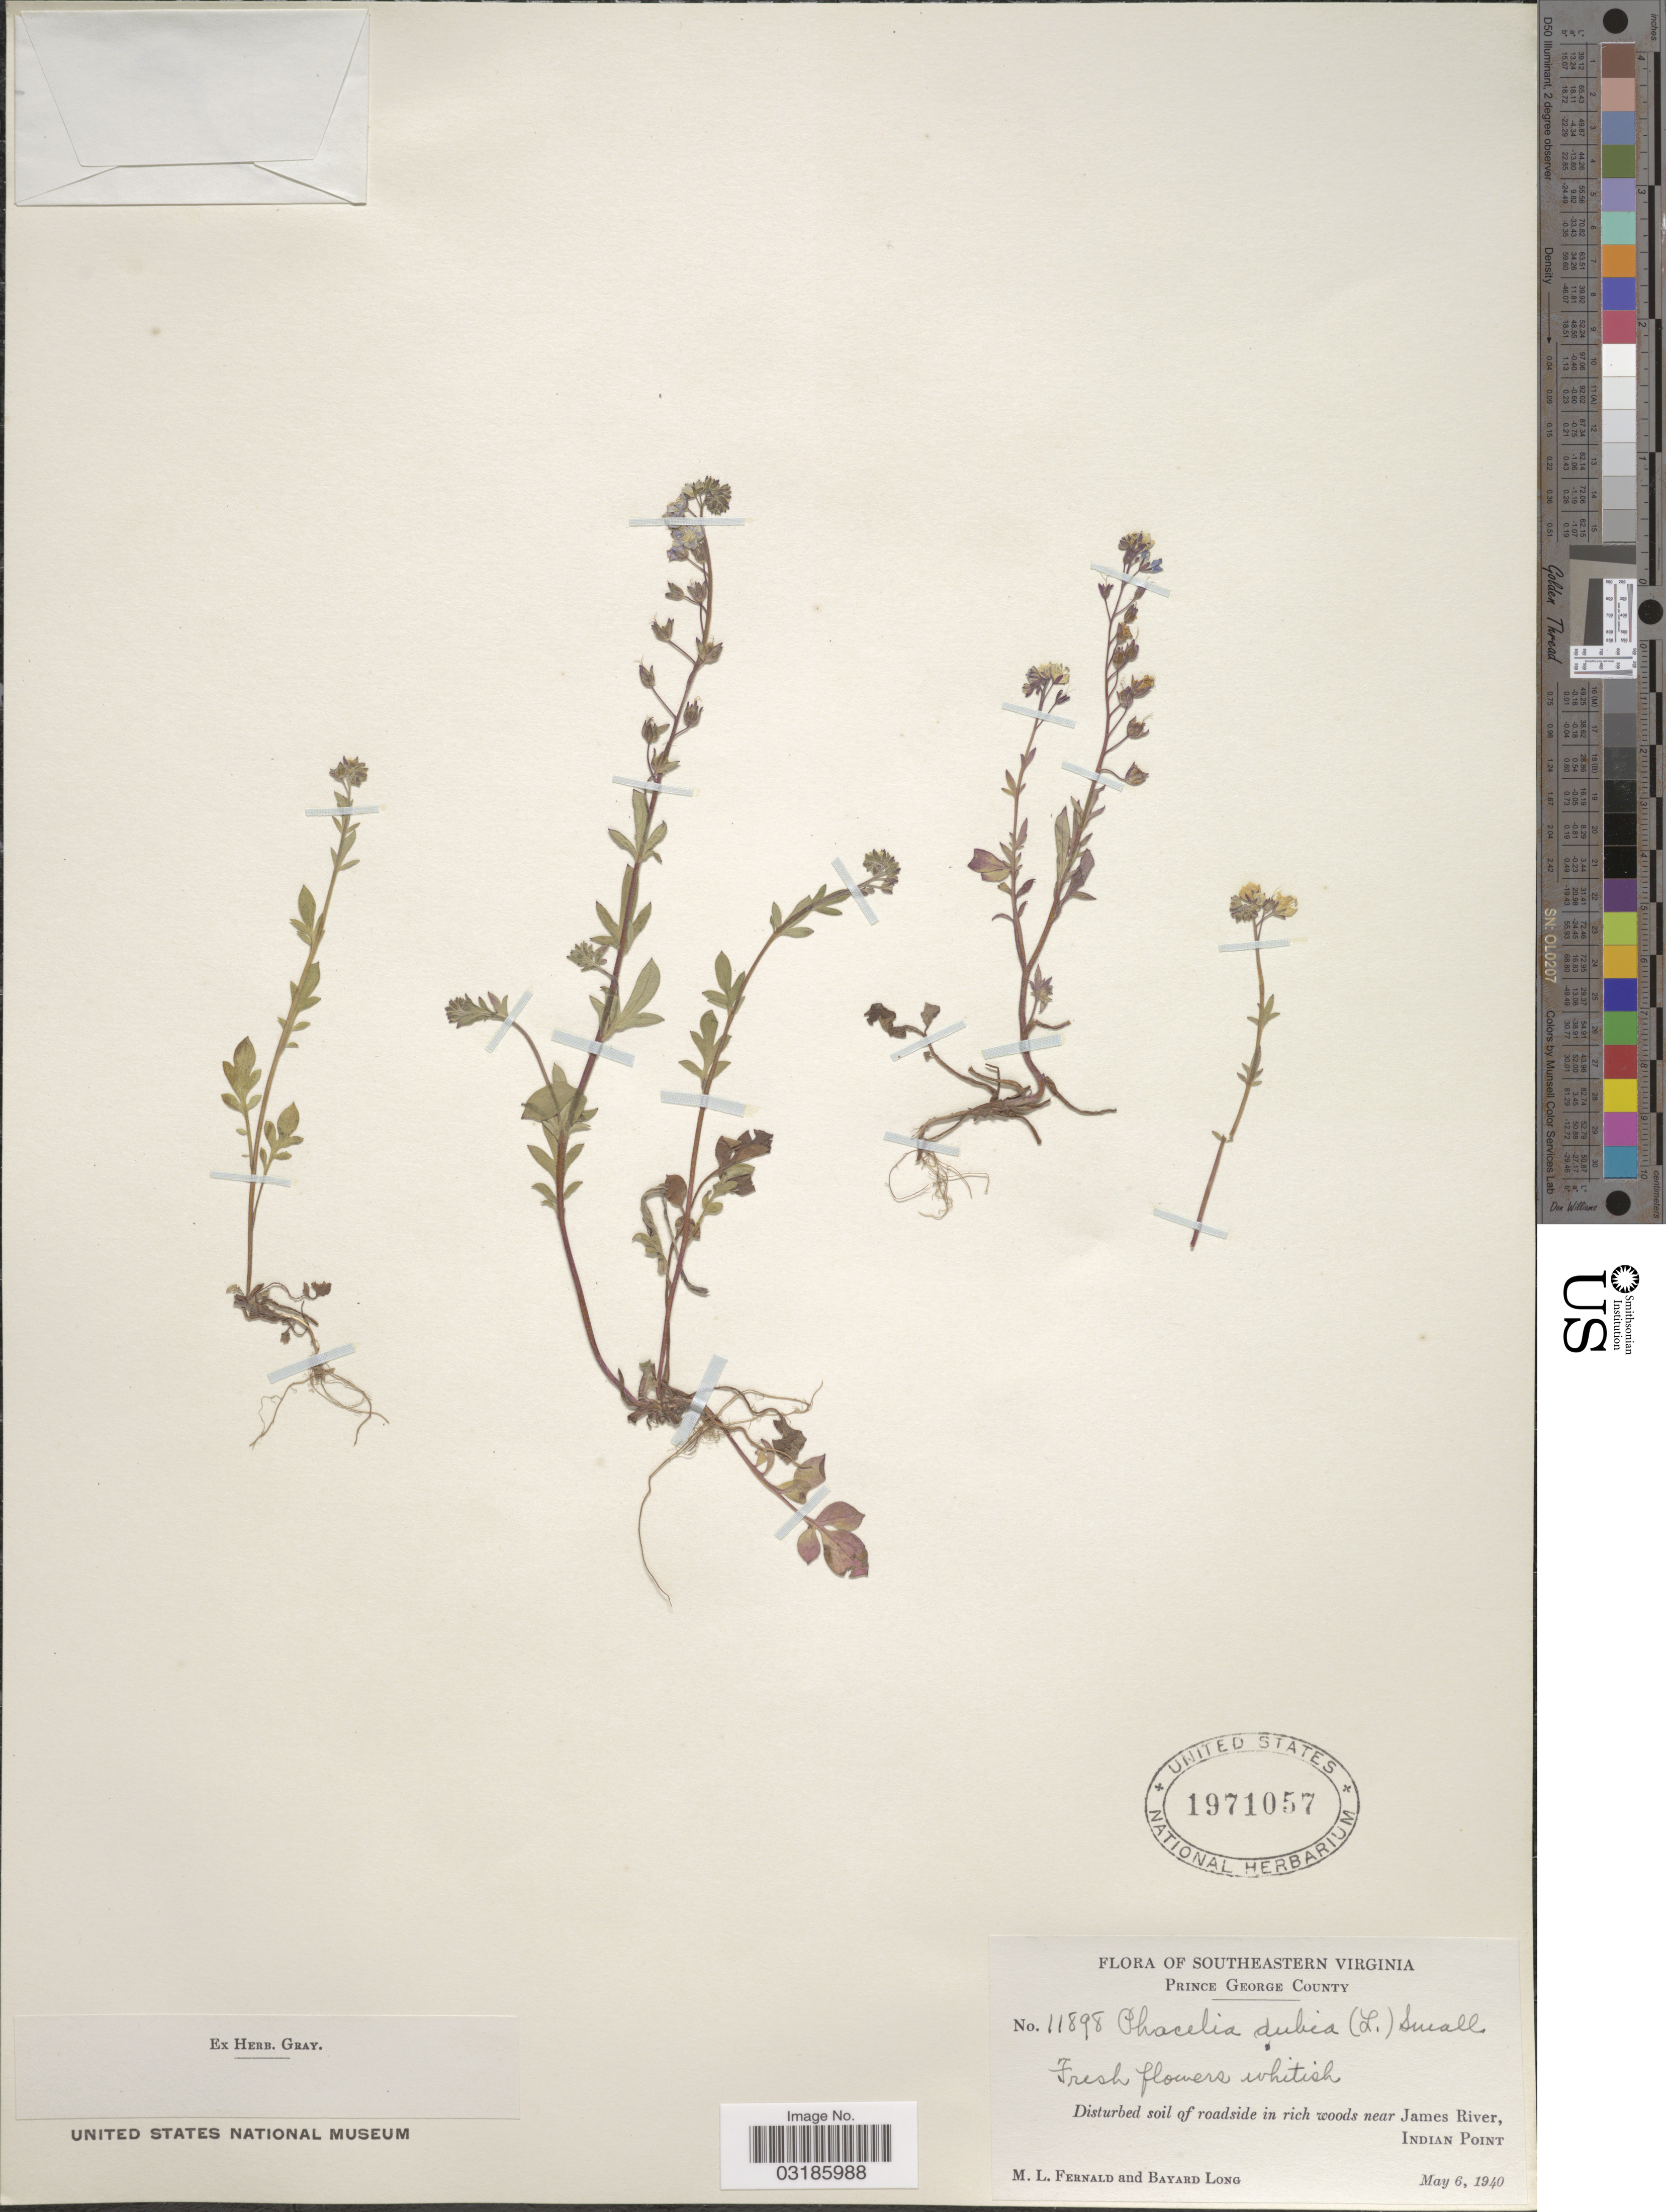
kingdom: Plantae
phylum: Tracheophyta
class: Magnoliopsida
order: Boraginales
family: Hydrophyllaceae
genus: Phacelia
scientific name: Phacelia dubia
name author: (L.) Trel.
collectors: M. L. Fernald & B. Long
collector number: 11898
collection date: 1940-05-06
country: United States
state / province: Virginia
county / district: Prince George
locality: Southeastern Virginia. Prince George County. Disturbed soil of roadside in rich woods near James River, Indian Point.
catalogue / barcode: US 1971057